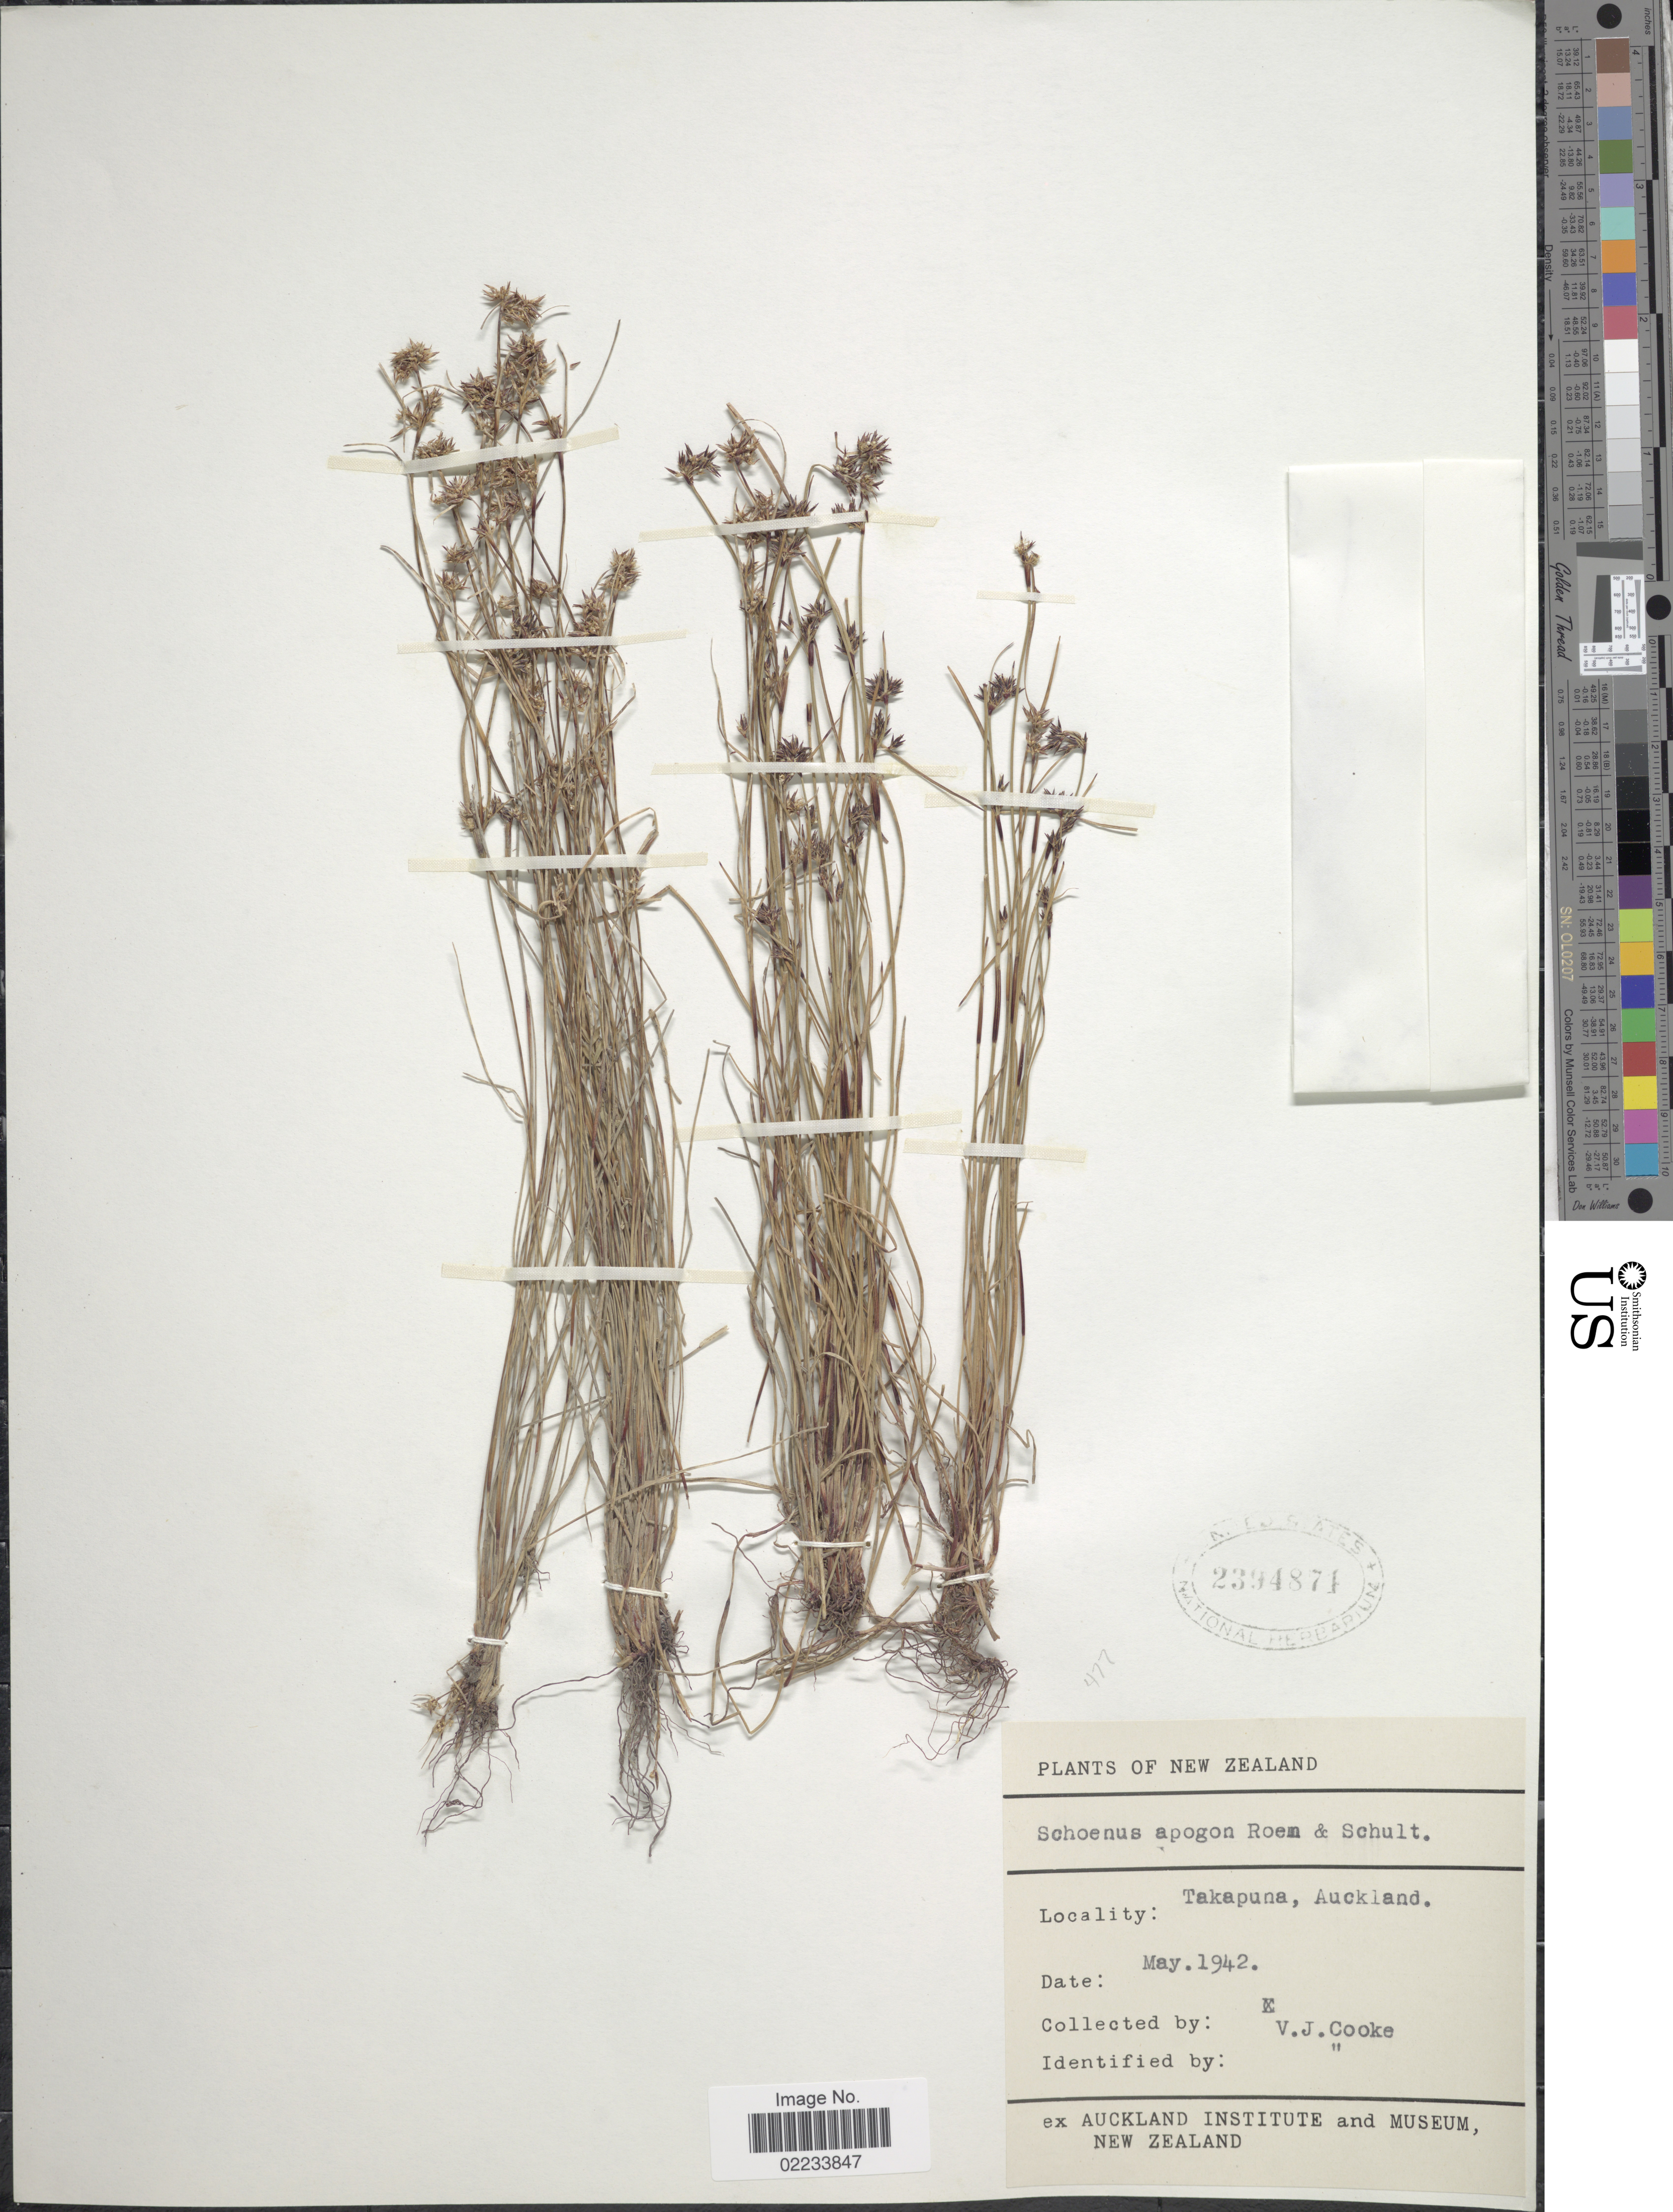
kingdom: Plantae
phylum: Tracheophyta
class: Liliopsida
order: Poales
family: Cyperaceae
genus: Schoenus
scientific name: Schoenus apogon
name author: Roem. & Schult.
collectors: V. Cooke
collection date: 1942-05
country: New Zealand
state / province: Auckland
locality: Takapuna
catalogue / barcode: US 2394871